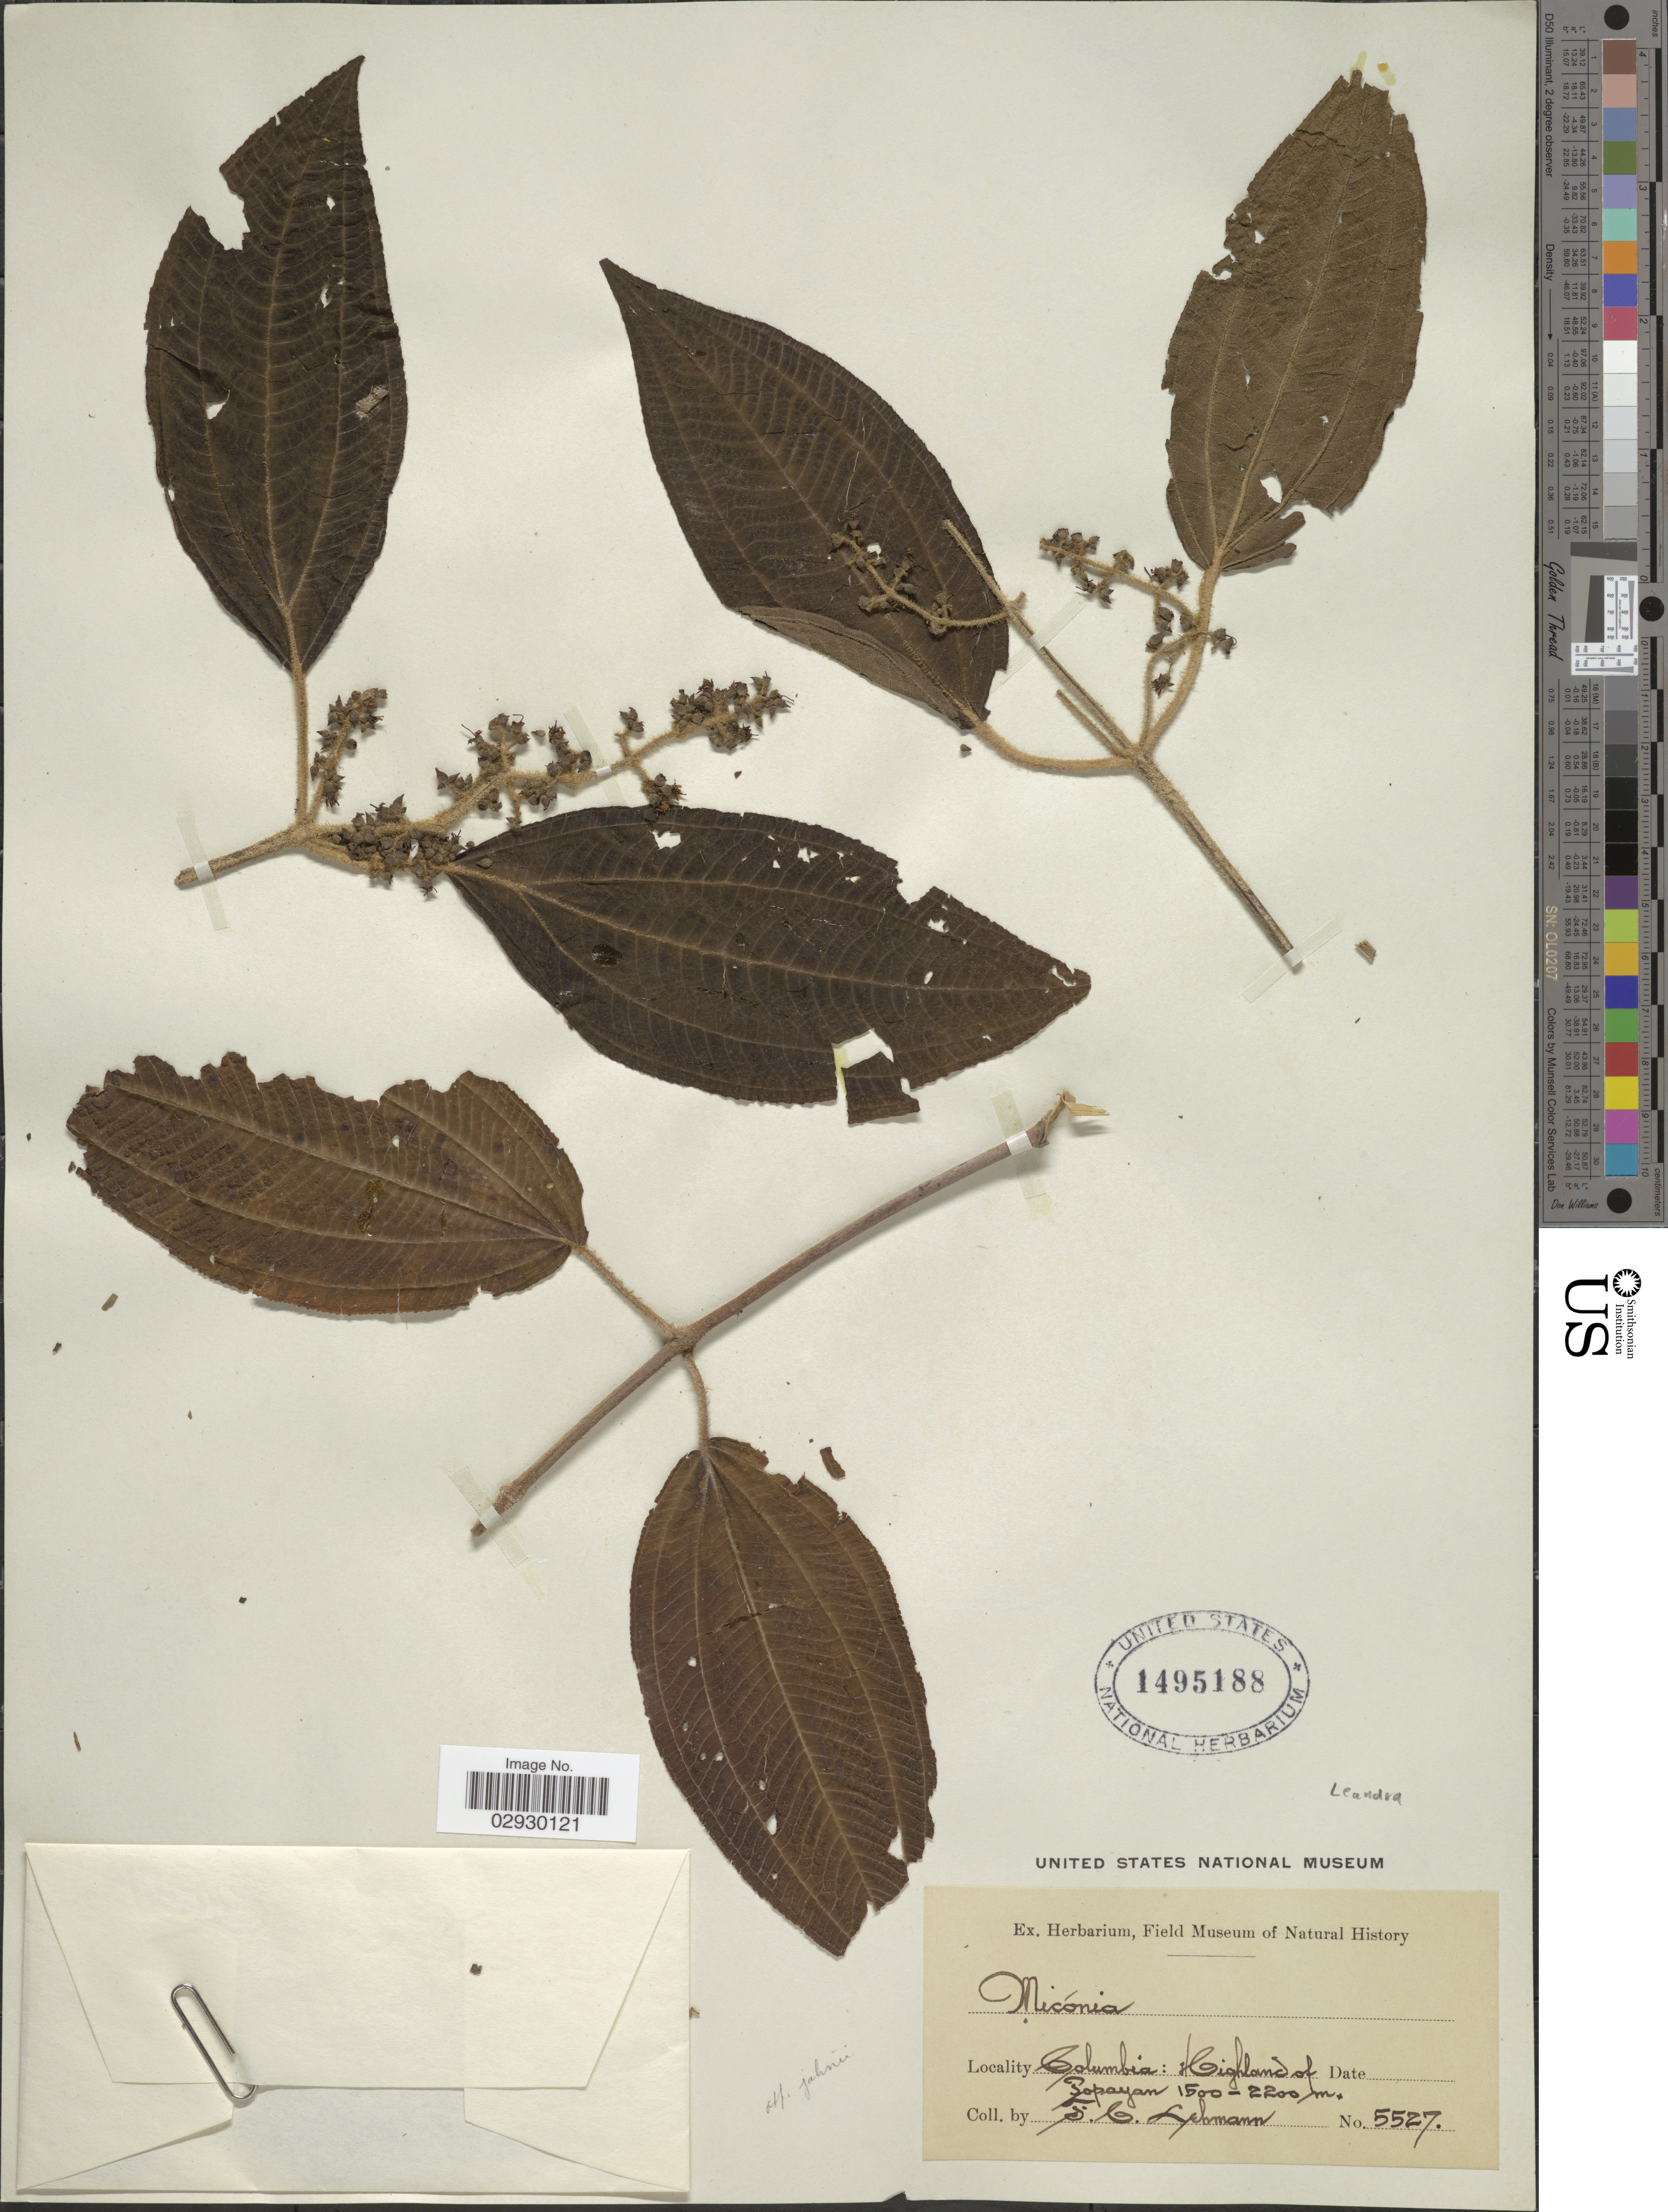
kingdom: Plantae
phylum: Tracheophyta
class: Magnoliopsida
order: Myrtales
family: Melastomataceae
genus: Leandra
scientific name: Leandra subseriata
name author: (Naudin) Cogn.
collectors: F. C. Lehmann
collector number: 5527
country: Colombia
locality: Highland of Popayan.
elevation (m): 1500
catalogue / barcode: US 1495188